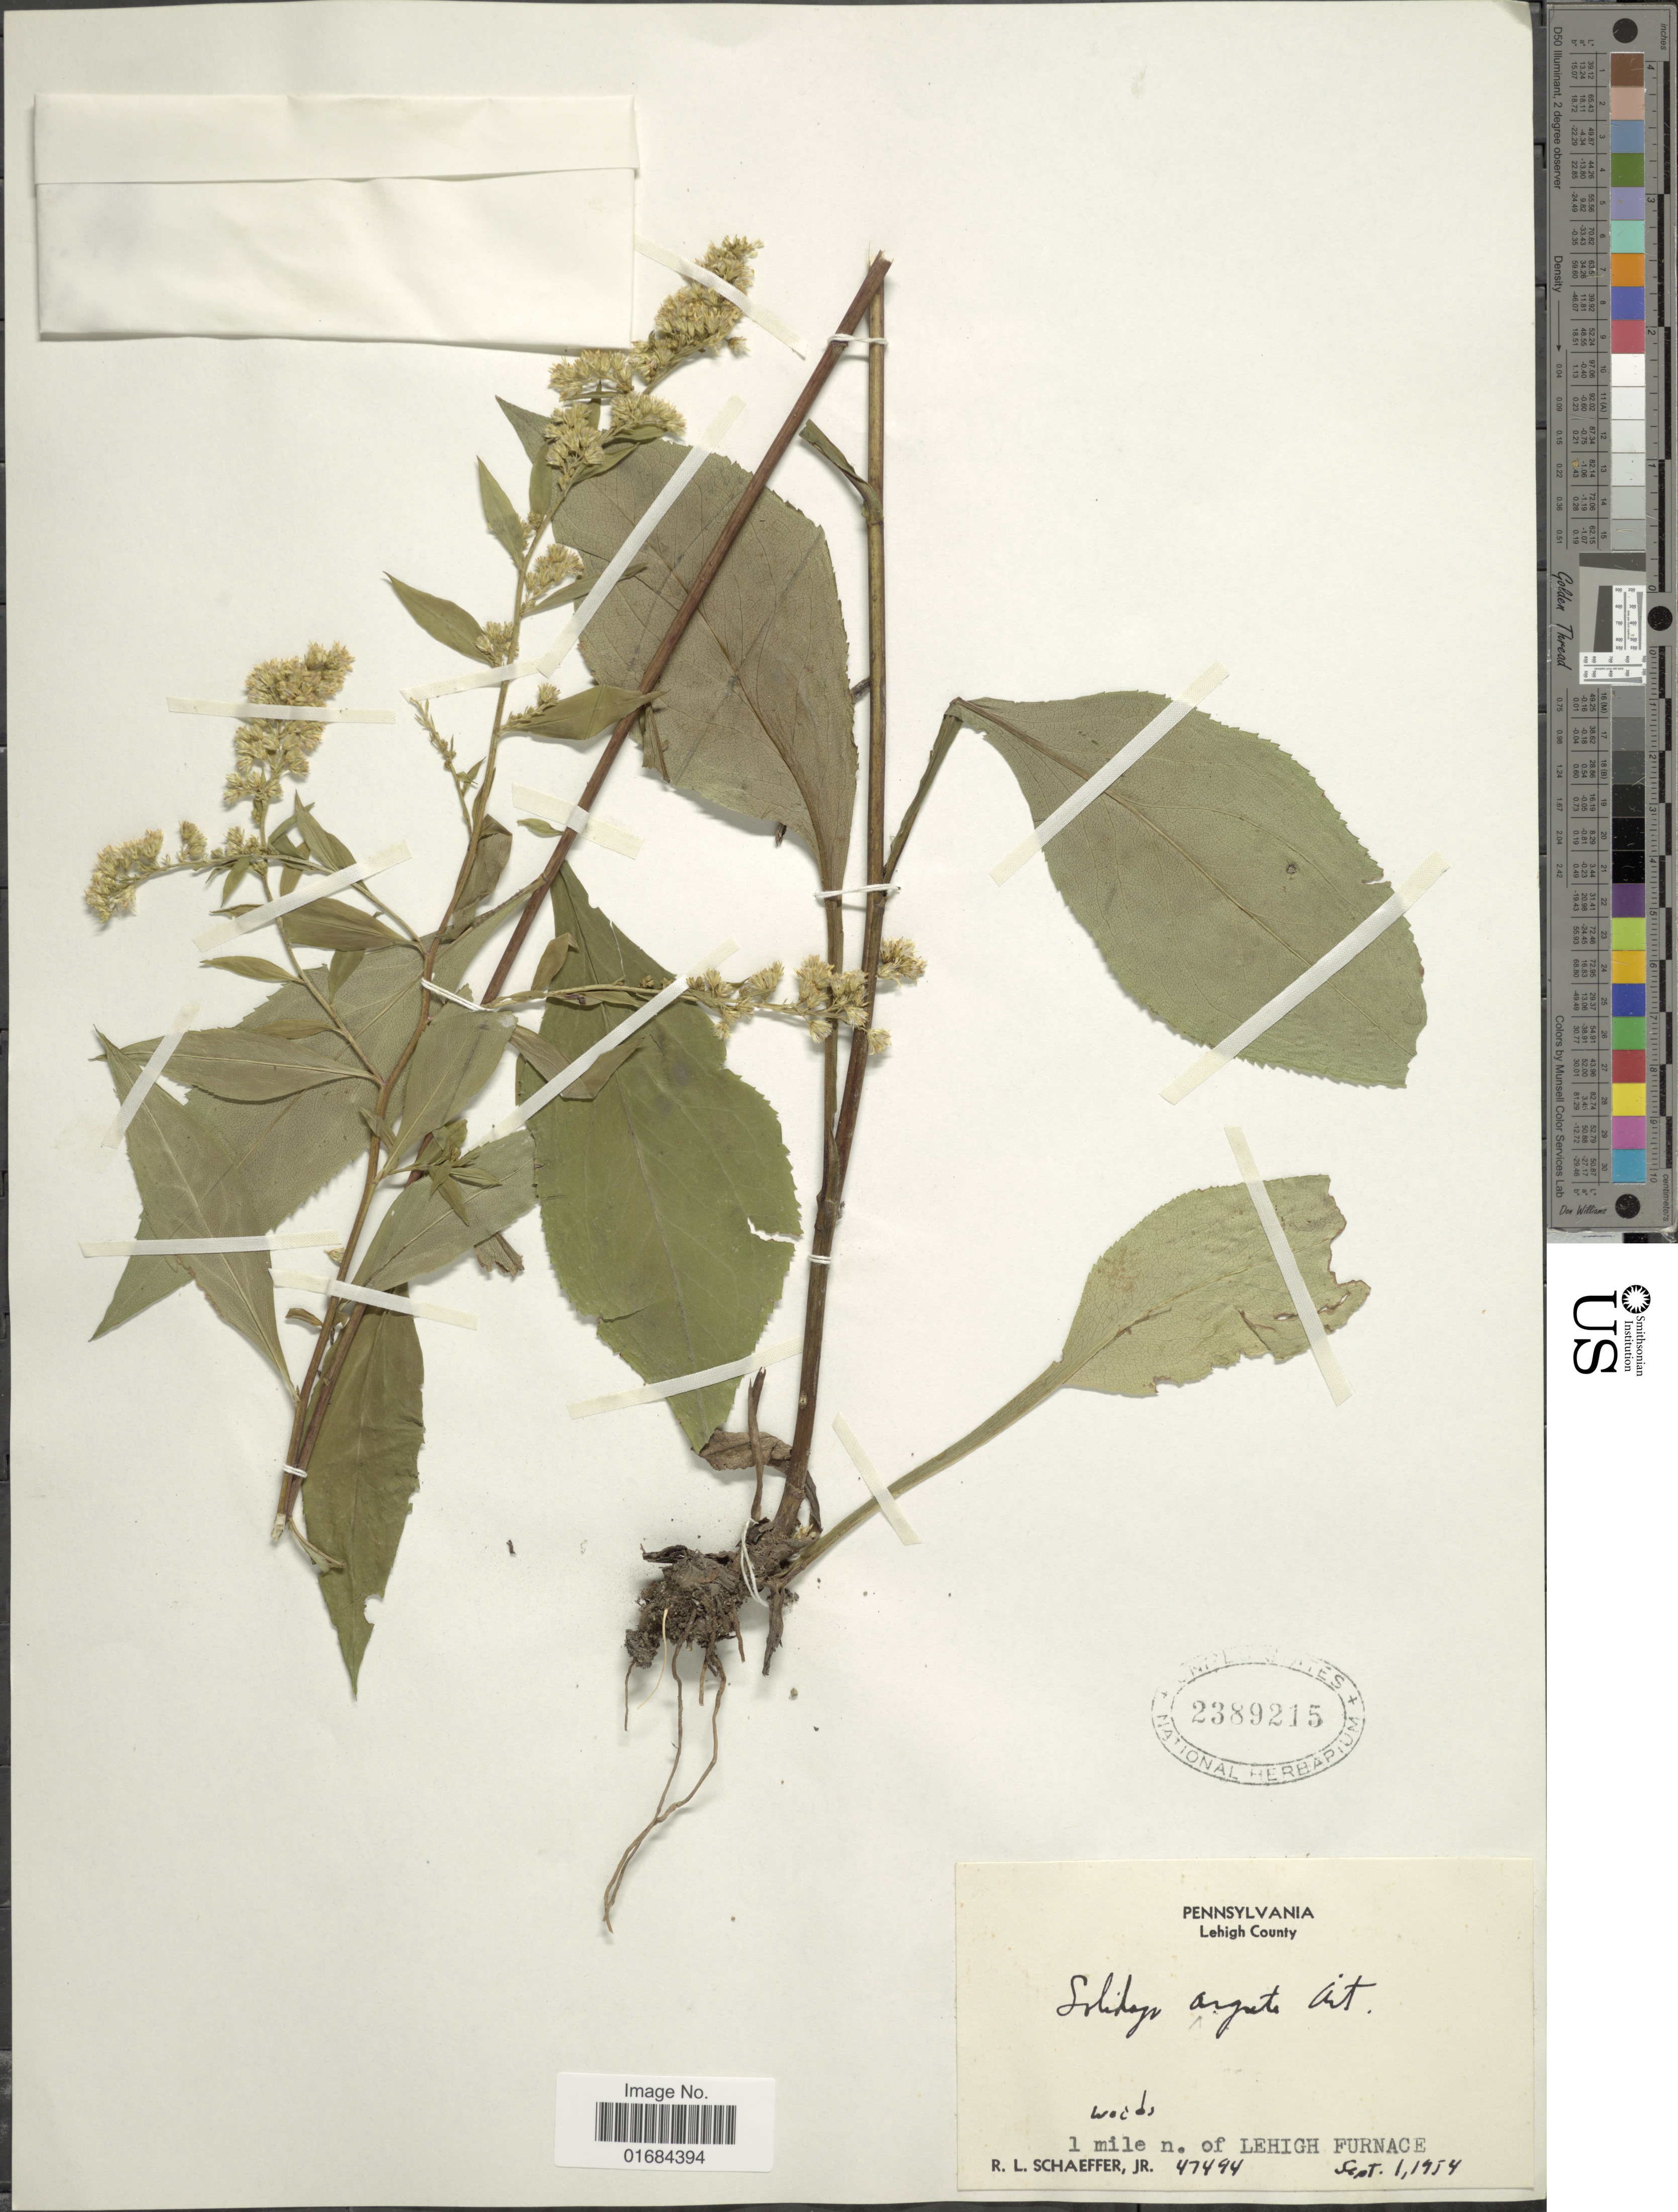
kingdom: Plantae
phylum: Tracheophyta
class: Magnoliopsida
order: Asterales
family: Asteraceae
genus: Solidago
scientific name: Solidago arguta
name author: Aiton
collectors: R. L. Schaeffer Jr.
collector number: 47494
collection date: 1954-09-01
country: United States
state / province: Pennsylvania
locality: Lehigh County, wood, 1 mile n. of Lehigh Furnace.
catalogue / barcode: US 2389215